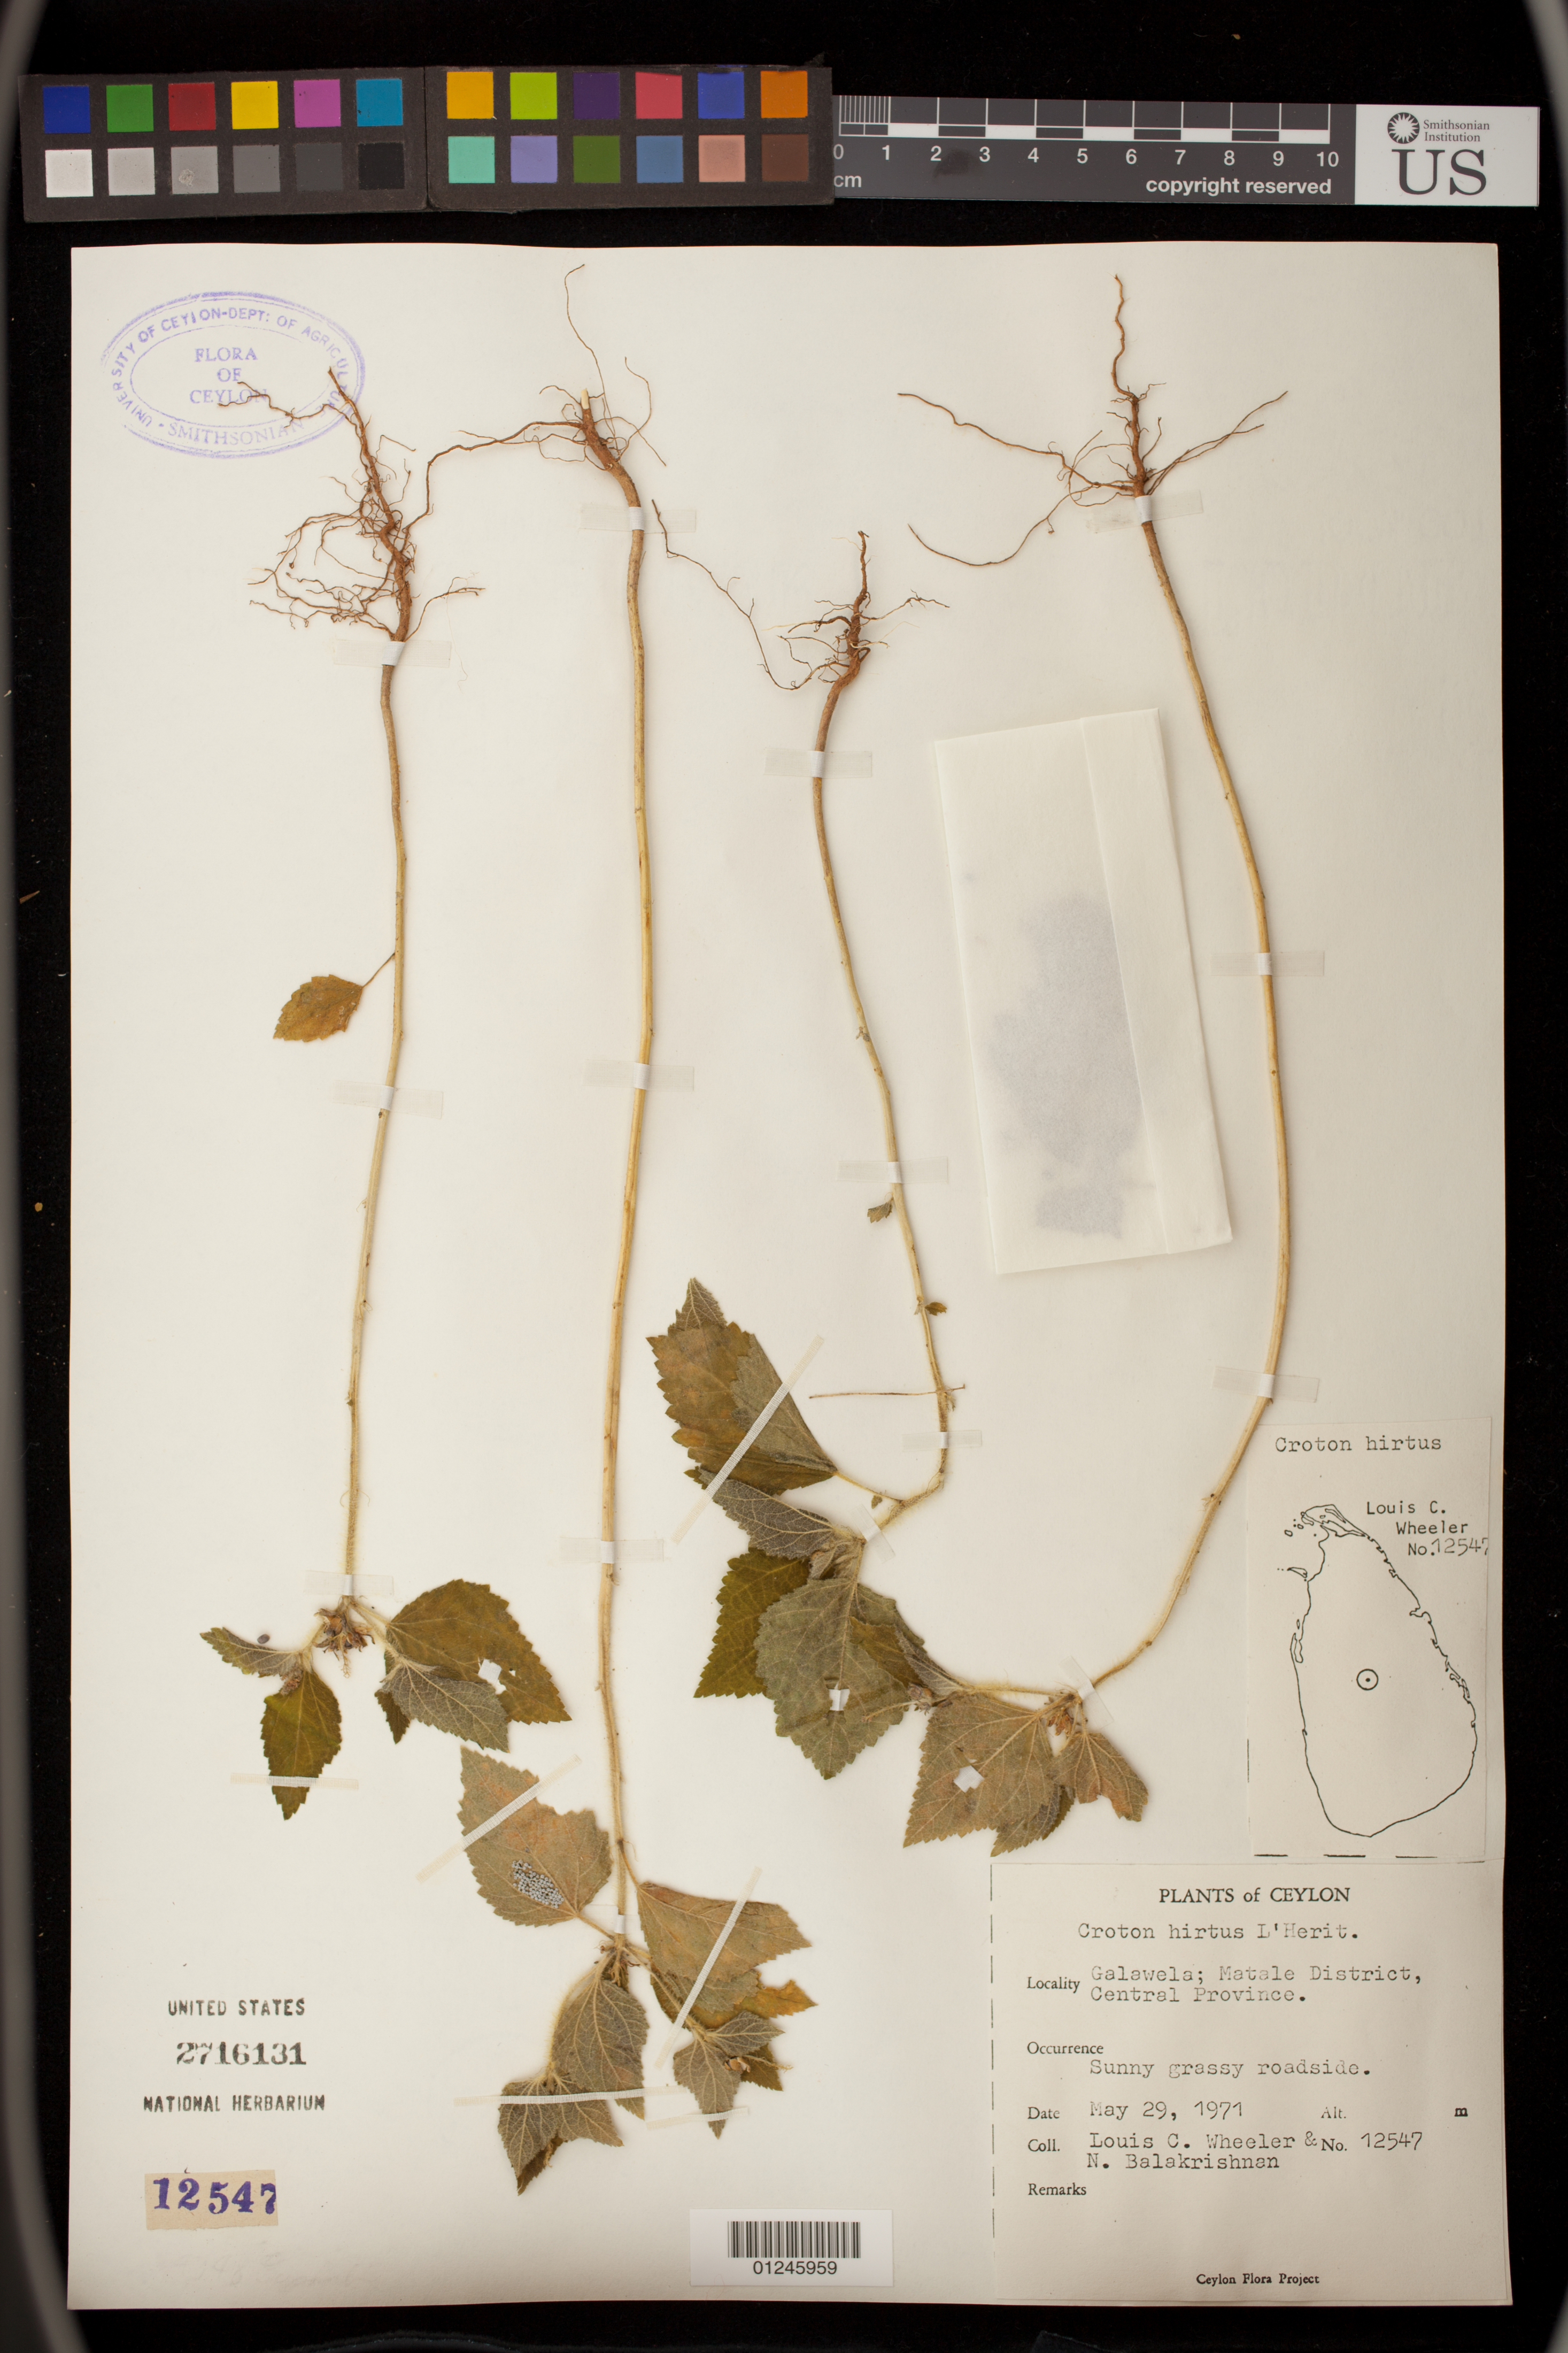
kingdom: Plantae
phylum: Tracheophyta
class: Magnoliopsida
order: Malpighiales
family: Euphorbiaceae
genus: Croton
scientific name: Croton hirtus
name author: L'Hér.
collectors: L. C. Wheeler & N. Balakrishnan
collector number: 12547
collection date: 1971-05-29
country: Sri Lanka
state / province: Central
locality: Galawela; Matale District.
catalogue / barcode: US 2716131